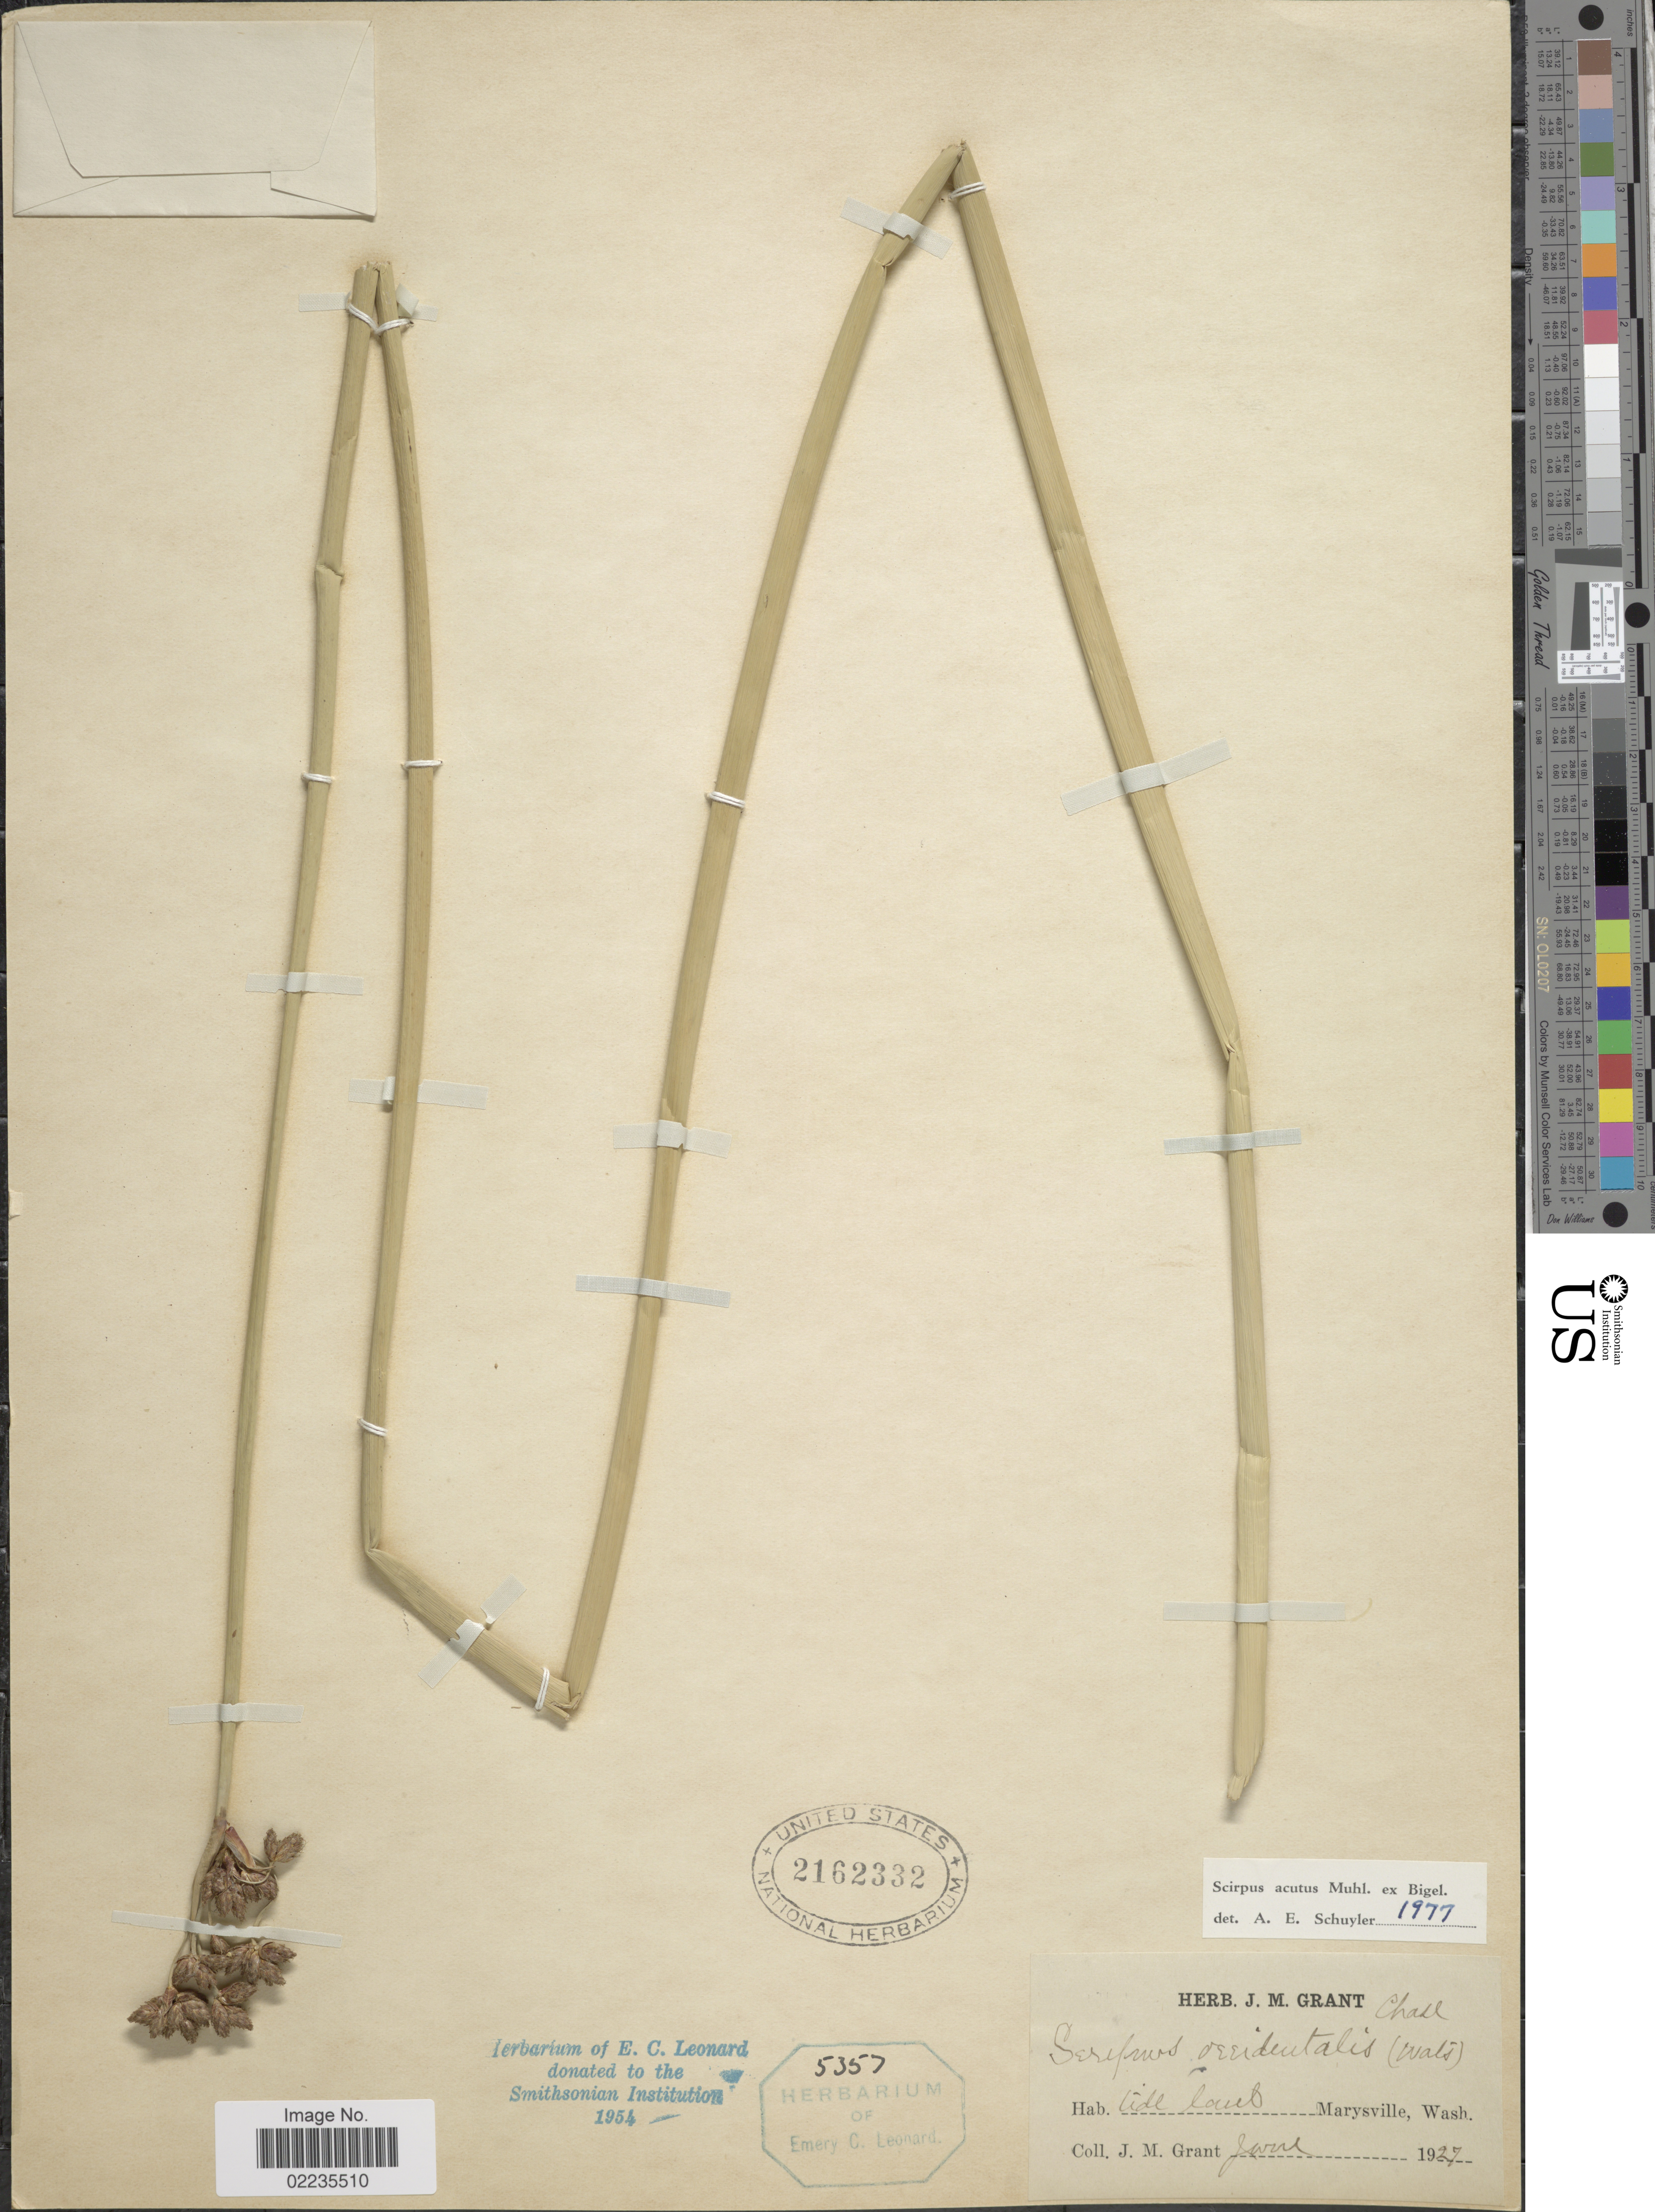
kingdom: Plantae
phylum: Tracheophyta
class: Liliopsida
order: Poales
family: Cyperaceae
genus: Schoenoplectus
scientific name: Schoenoplectus acutus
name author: (Muhl. ex Bigelow) Á. Löve & D. Löve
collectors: J. M. Grant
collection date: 1927-06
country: United States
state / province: Washington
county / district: Snohomish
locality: Marysville, Wash.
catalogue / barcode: US 2162332